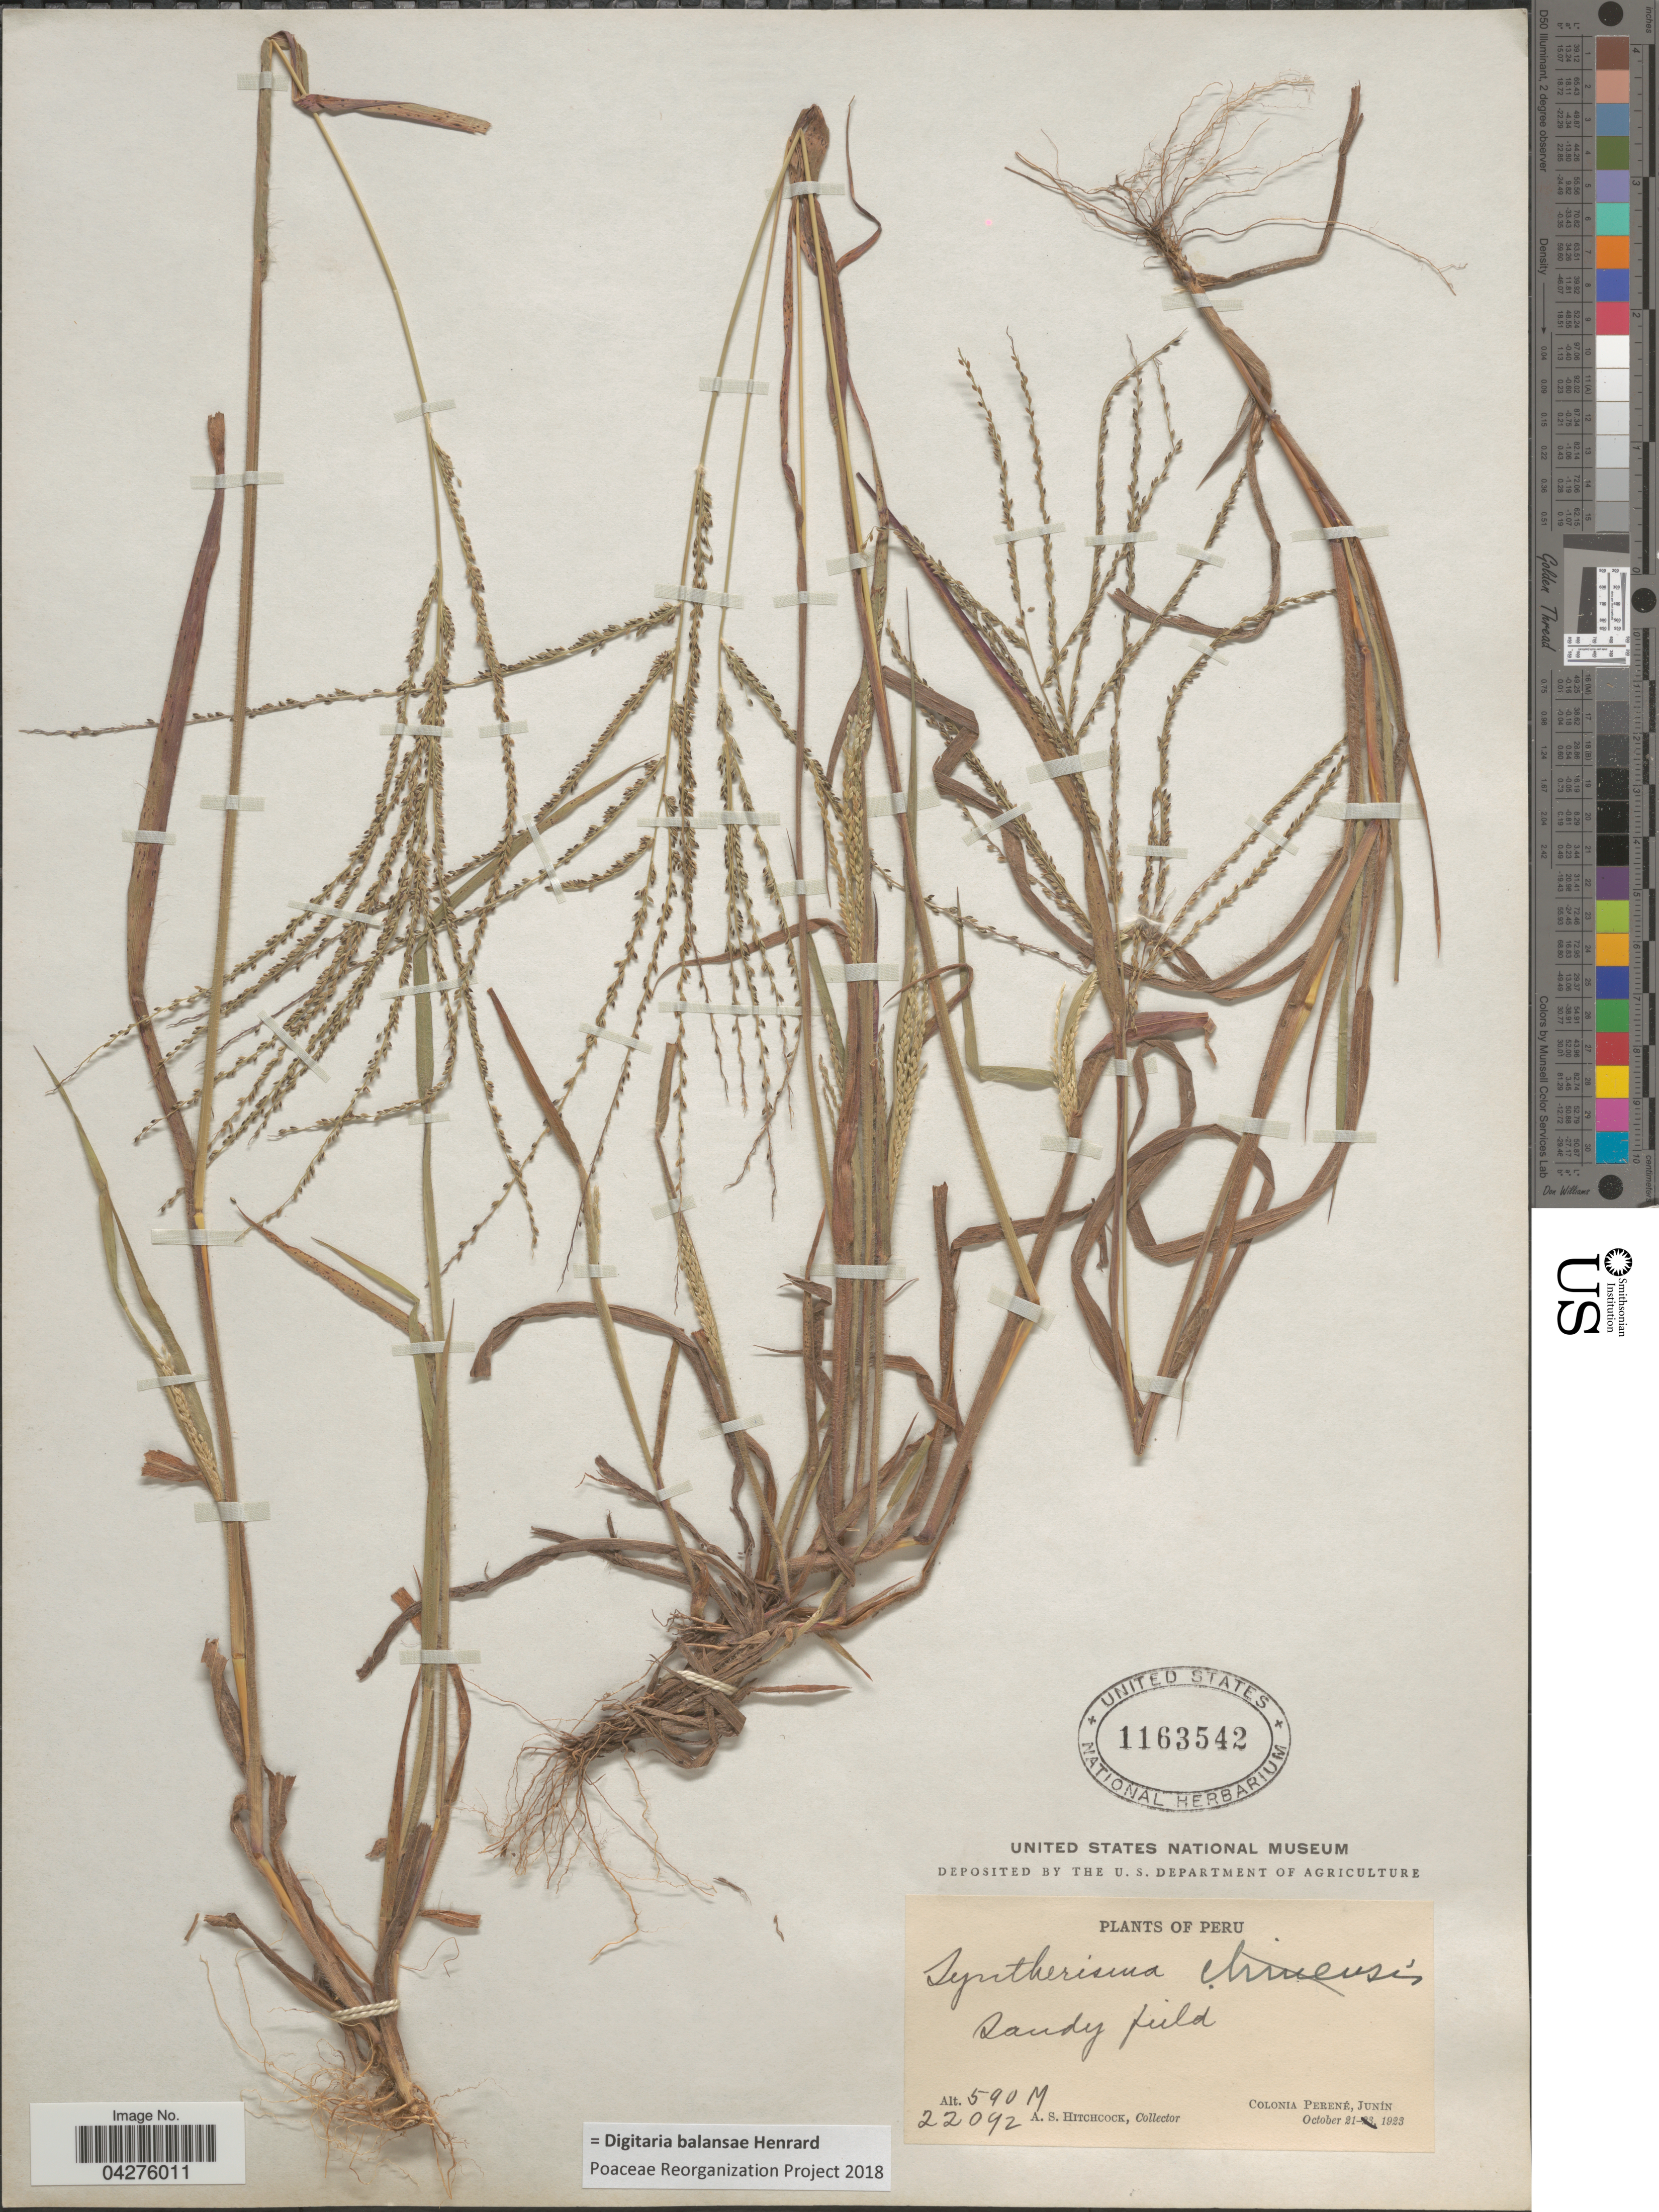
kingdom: Plantae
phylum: Tracheophyta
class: Liliopsida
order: Poales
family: Poaceae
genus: Digitaria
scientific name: Digitaria balansae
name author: Henr.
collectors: A. S. Hitchcock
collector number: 22092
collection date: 1923-10-21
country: Peru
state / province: Junín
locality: Sandy field, Colonia Perené.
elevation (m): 590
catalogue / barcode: US 1163542